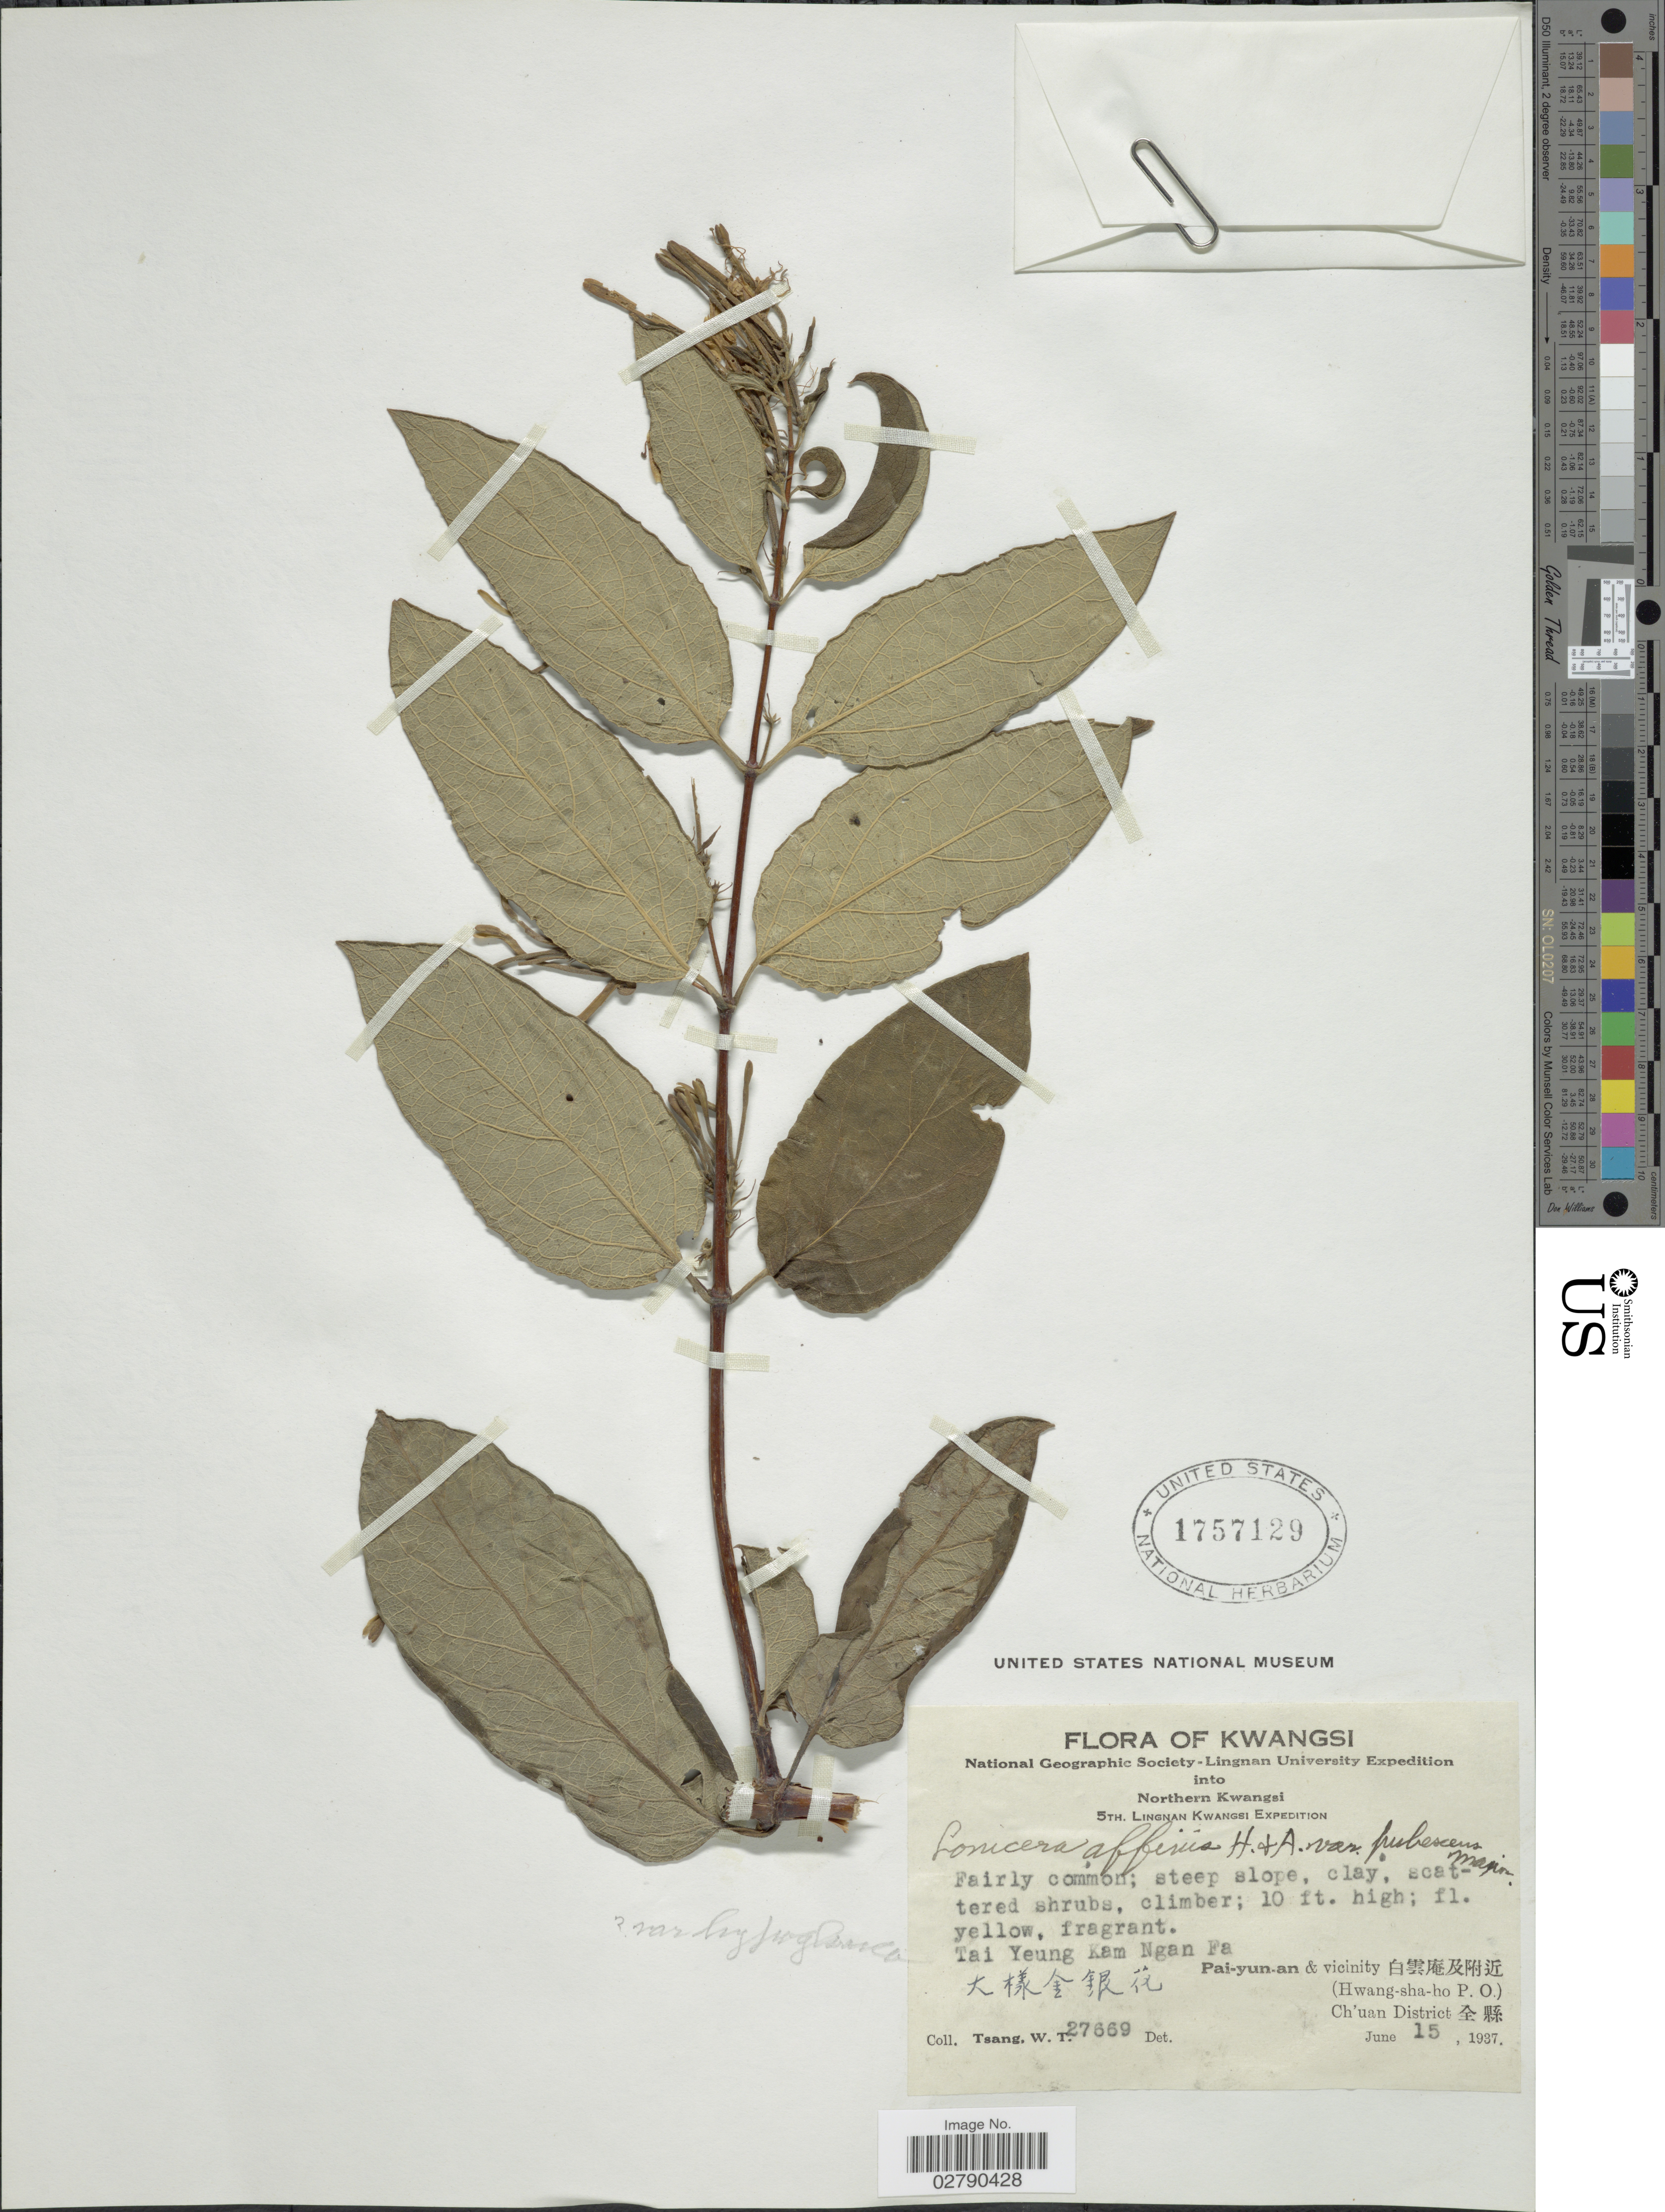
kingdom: Plantae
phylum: Tracheophyta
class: Magnoliopsida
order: Dipsacales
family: Caprifoliaceae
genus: Lonicera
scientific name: Lonicera affinis var. hypoglauca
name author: (Miq.) Rehder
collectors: W. T. Tsang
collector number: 27669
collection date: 1937-06-15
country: China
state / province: Guangxi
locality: Kwangsi. Northern Kwangsi. Tai Yeung Kam Ngan Fa. Pai-yun-an & vicinity (Hwang-sha-ho P.O.) Ch' uan District.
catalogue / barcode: US 1757129